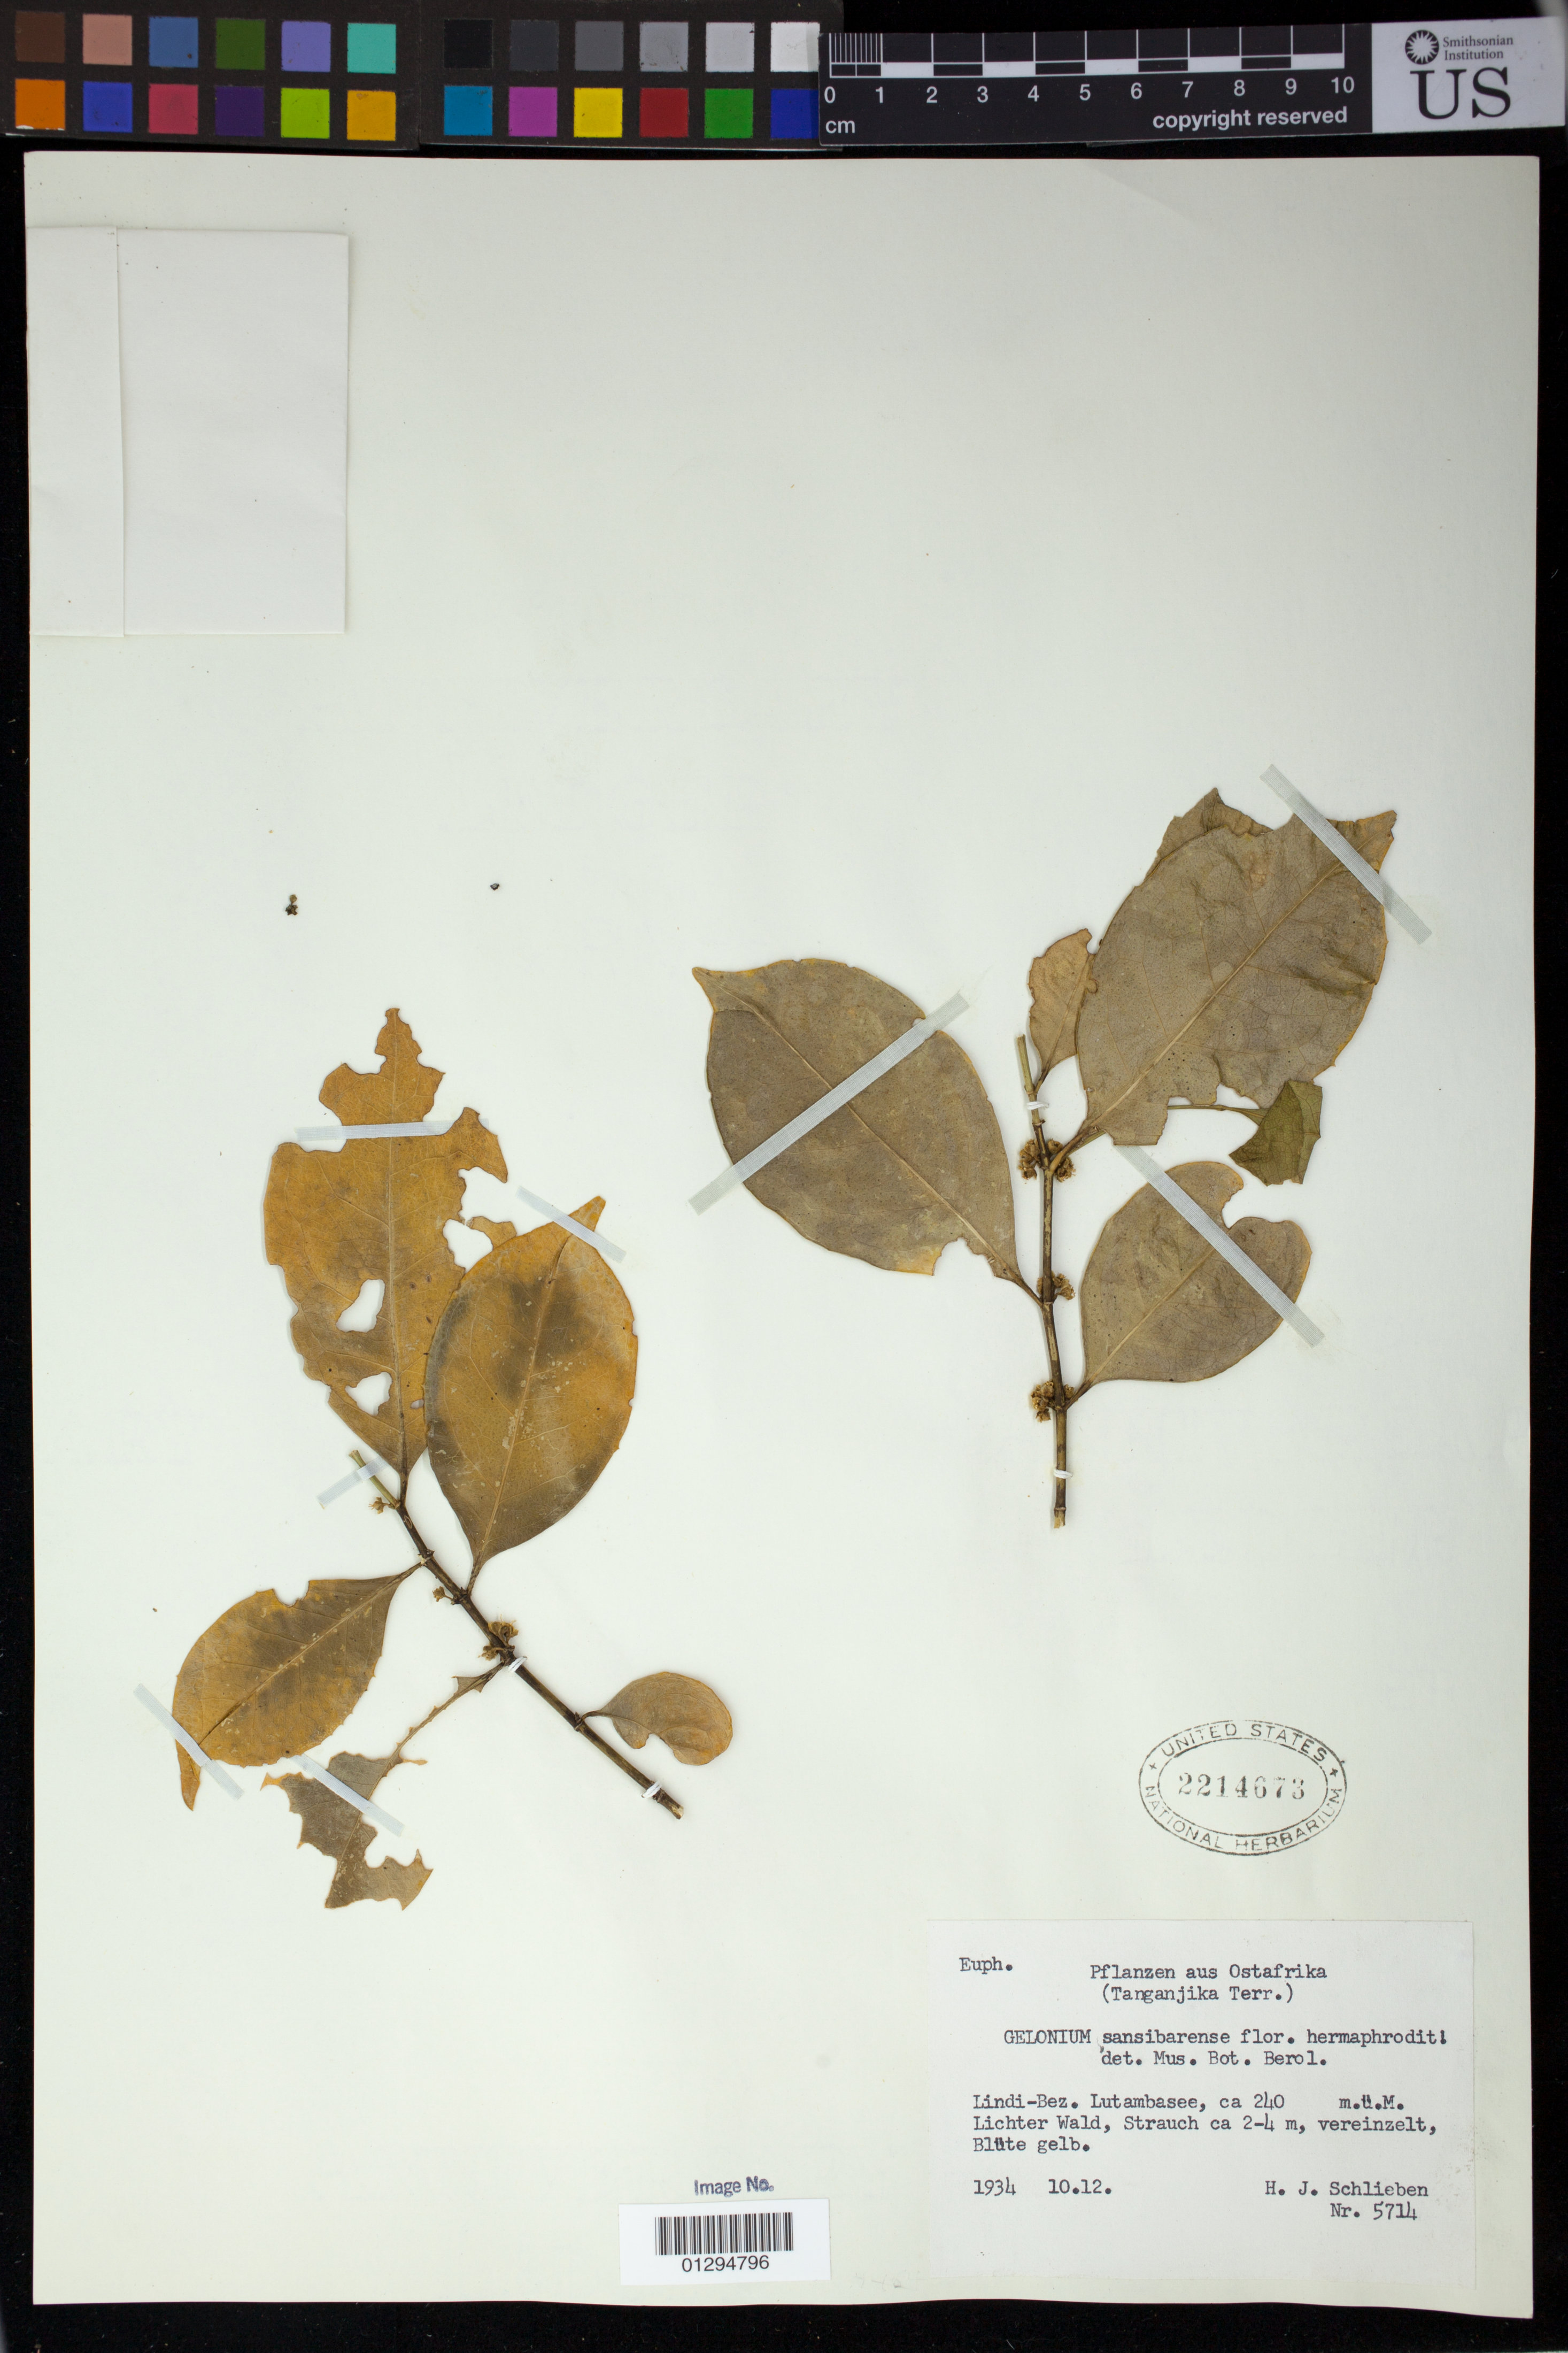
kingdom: Plantae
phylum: Tracheophyta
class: Magnoliopsida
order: Malpighiales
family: Euphorbiaceae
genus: Suregada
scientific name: Suregada zanzibariensis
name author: Baill.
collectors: H. J. Schlieben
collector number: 5714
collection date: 1934-12-10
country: Tanzania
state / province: Lindi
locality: Lindi-Bez [Bay]. Lutambasee.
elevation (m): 240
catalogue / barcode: US 2214673